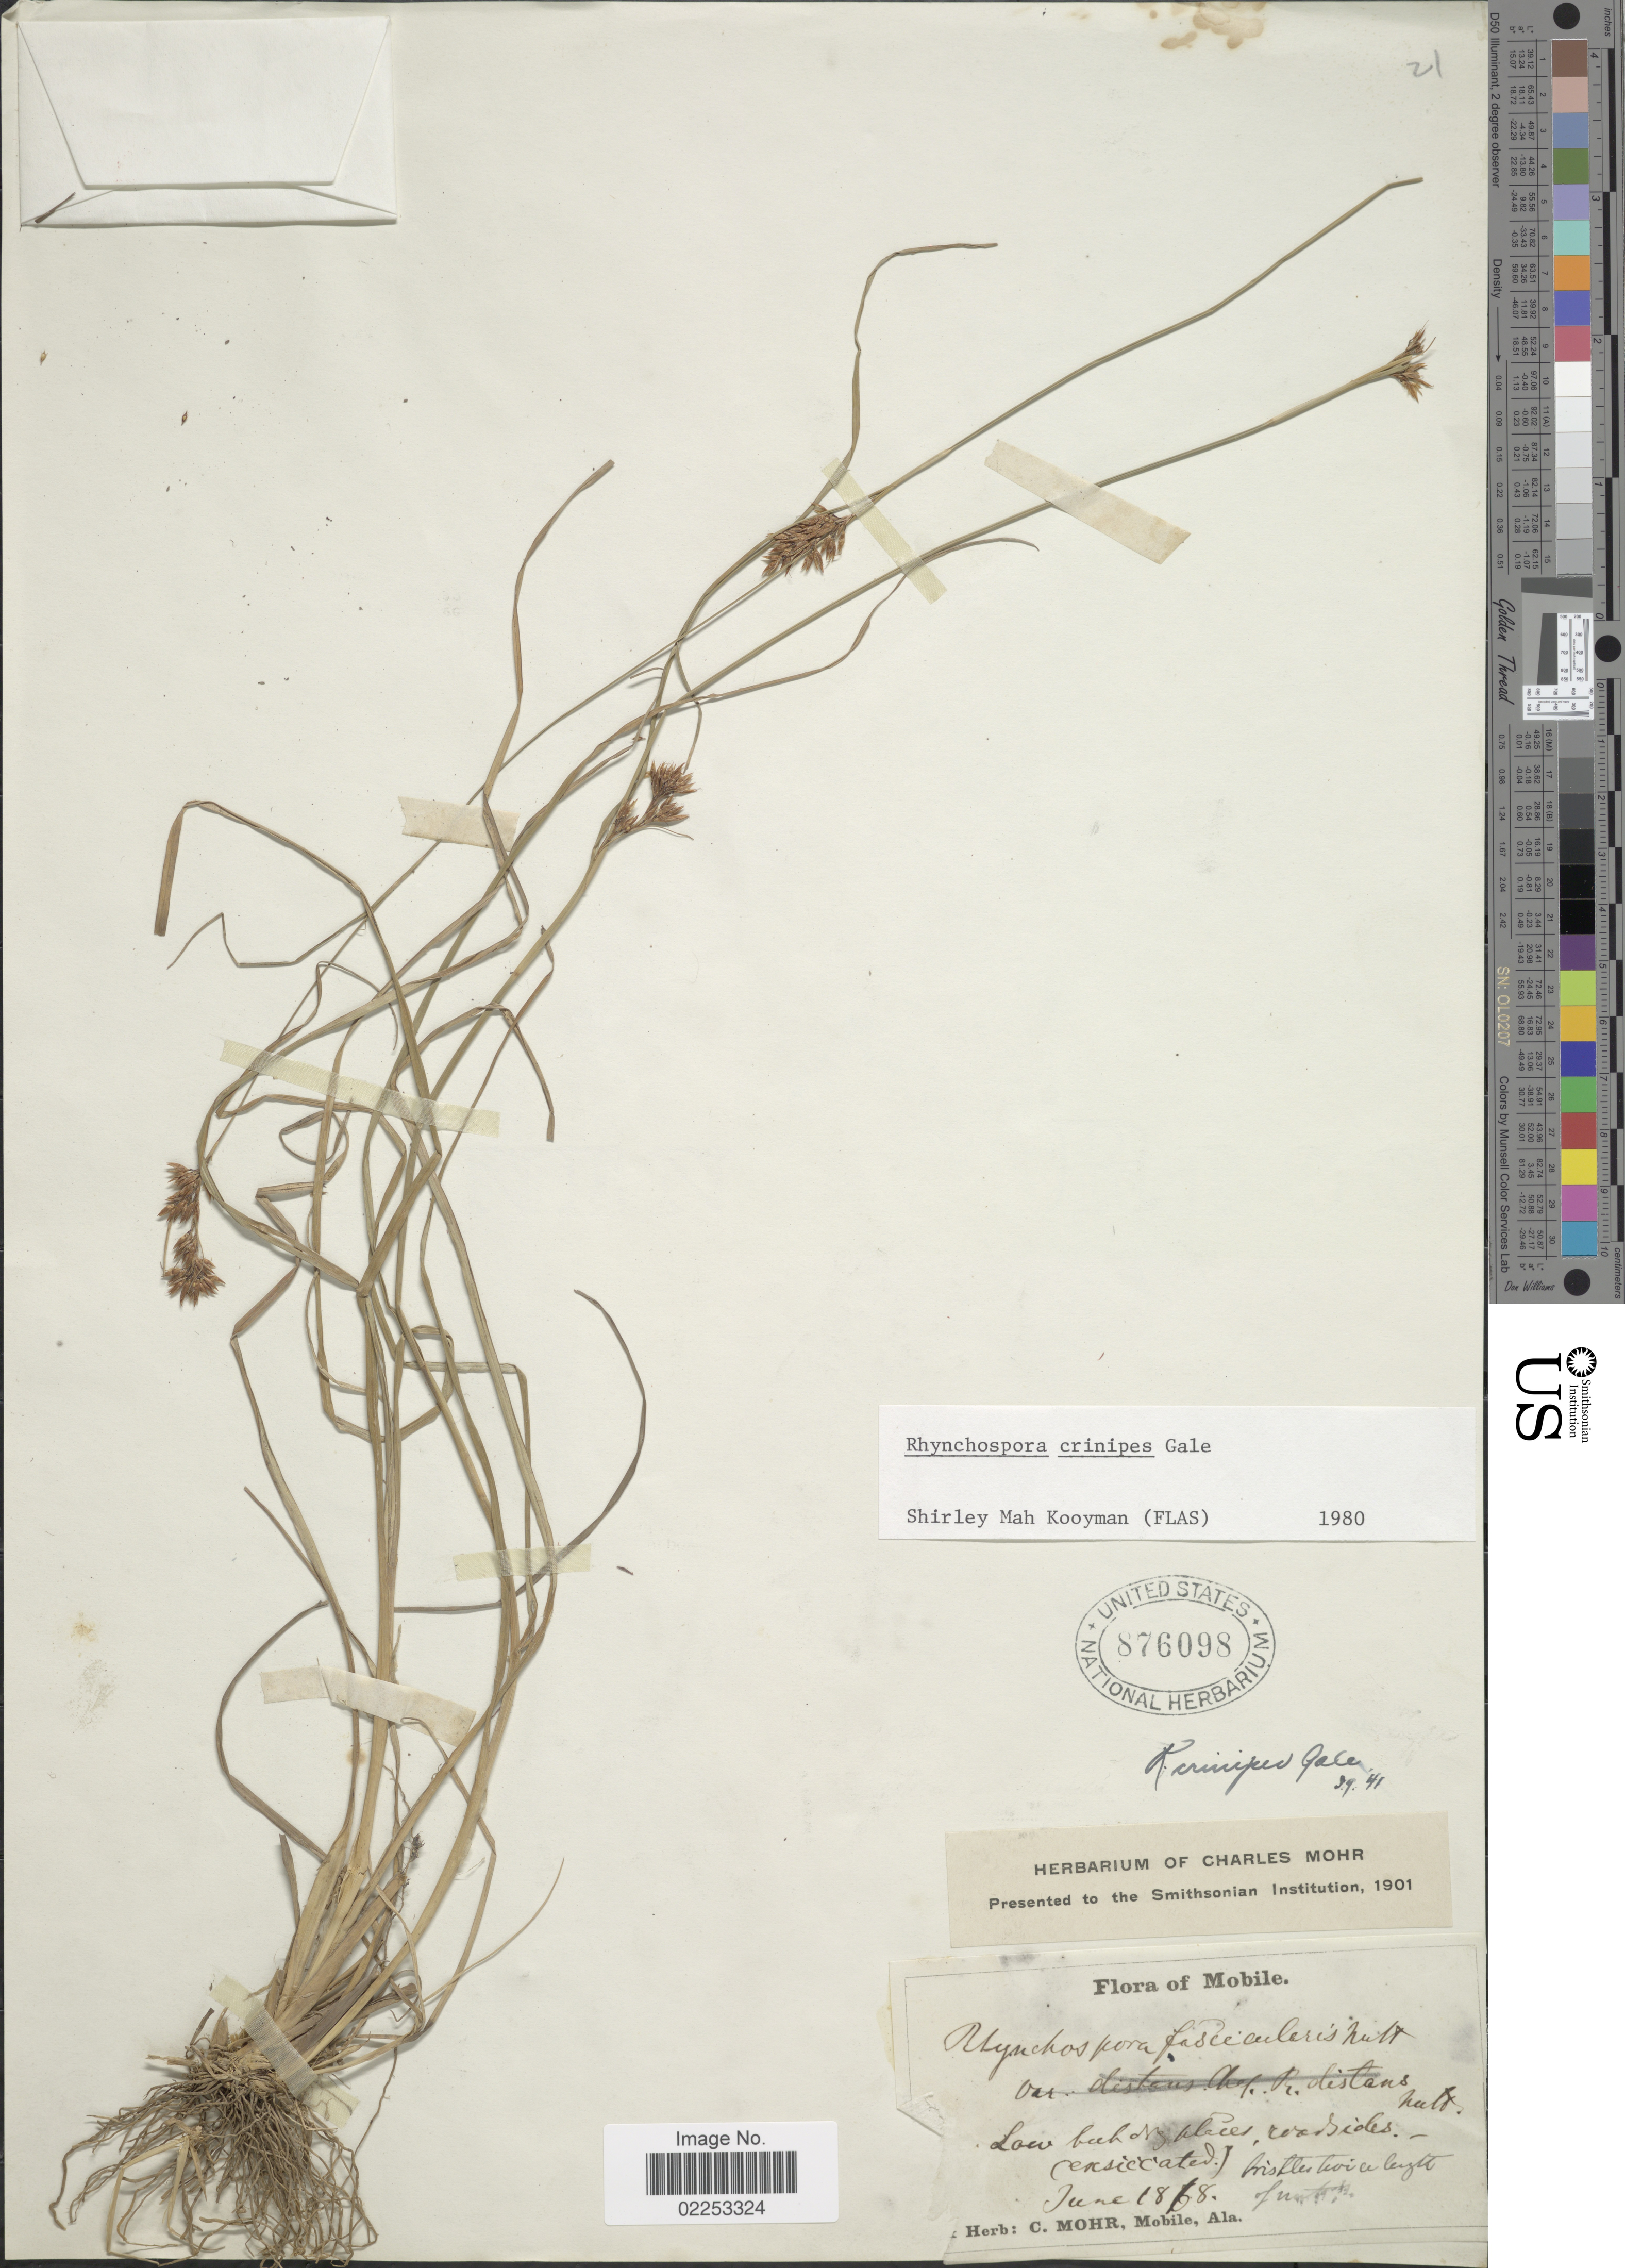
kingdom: Plantae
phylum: Tracheophyta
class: Liliopsida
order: Poales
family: Cyperaceae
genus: Rhynchospora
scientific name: Rhynchospora crinipes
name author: Gale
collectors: ex herb. C. Mohr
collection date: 1868-06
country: United States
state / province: Alabama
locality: Mobile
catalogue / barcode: US 876098